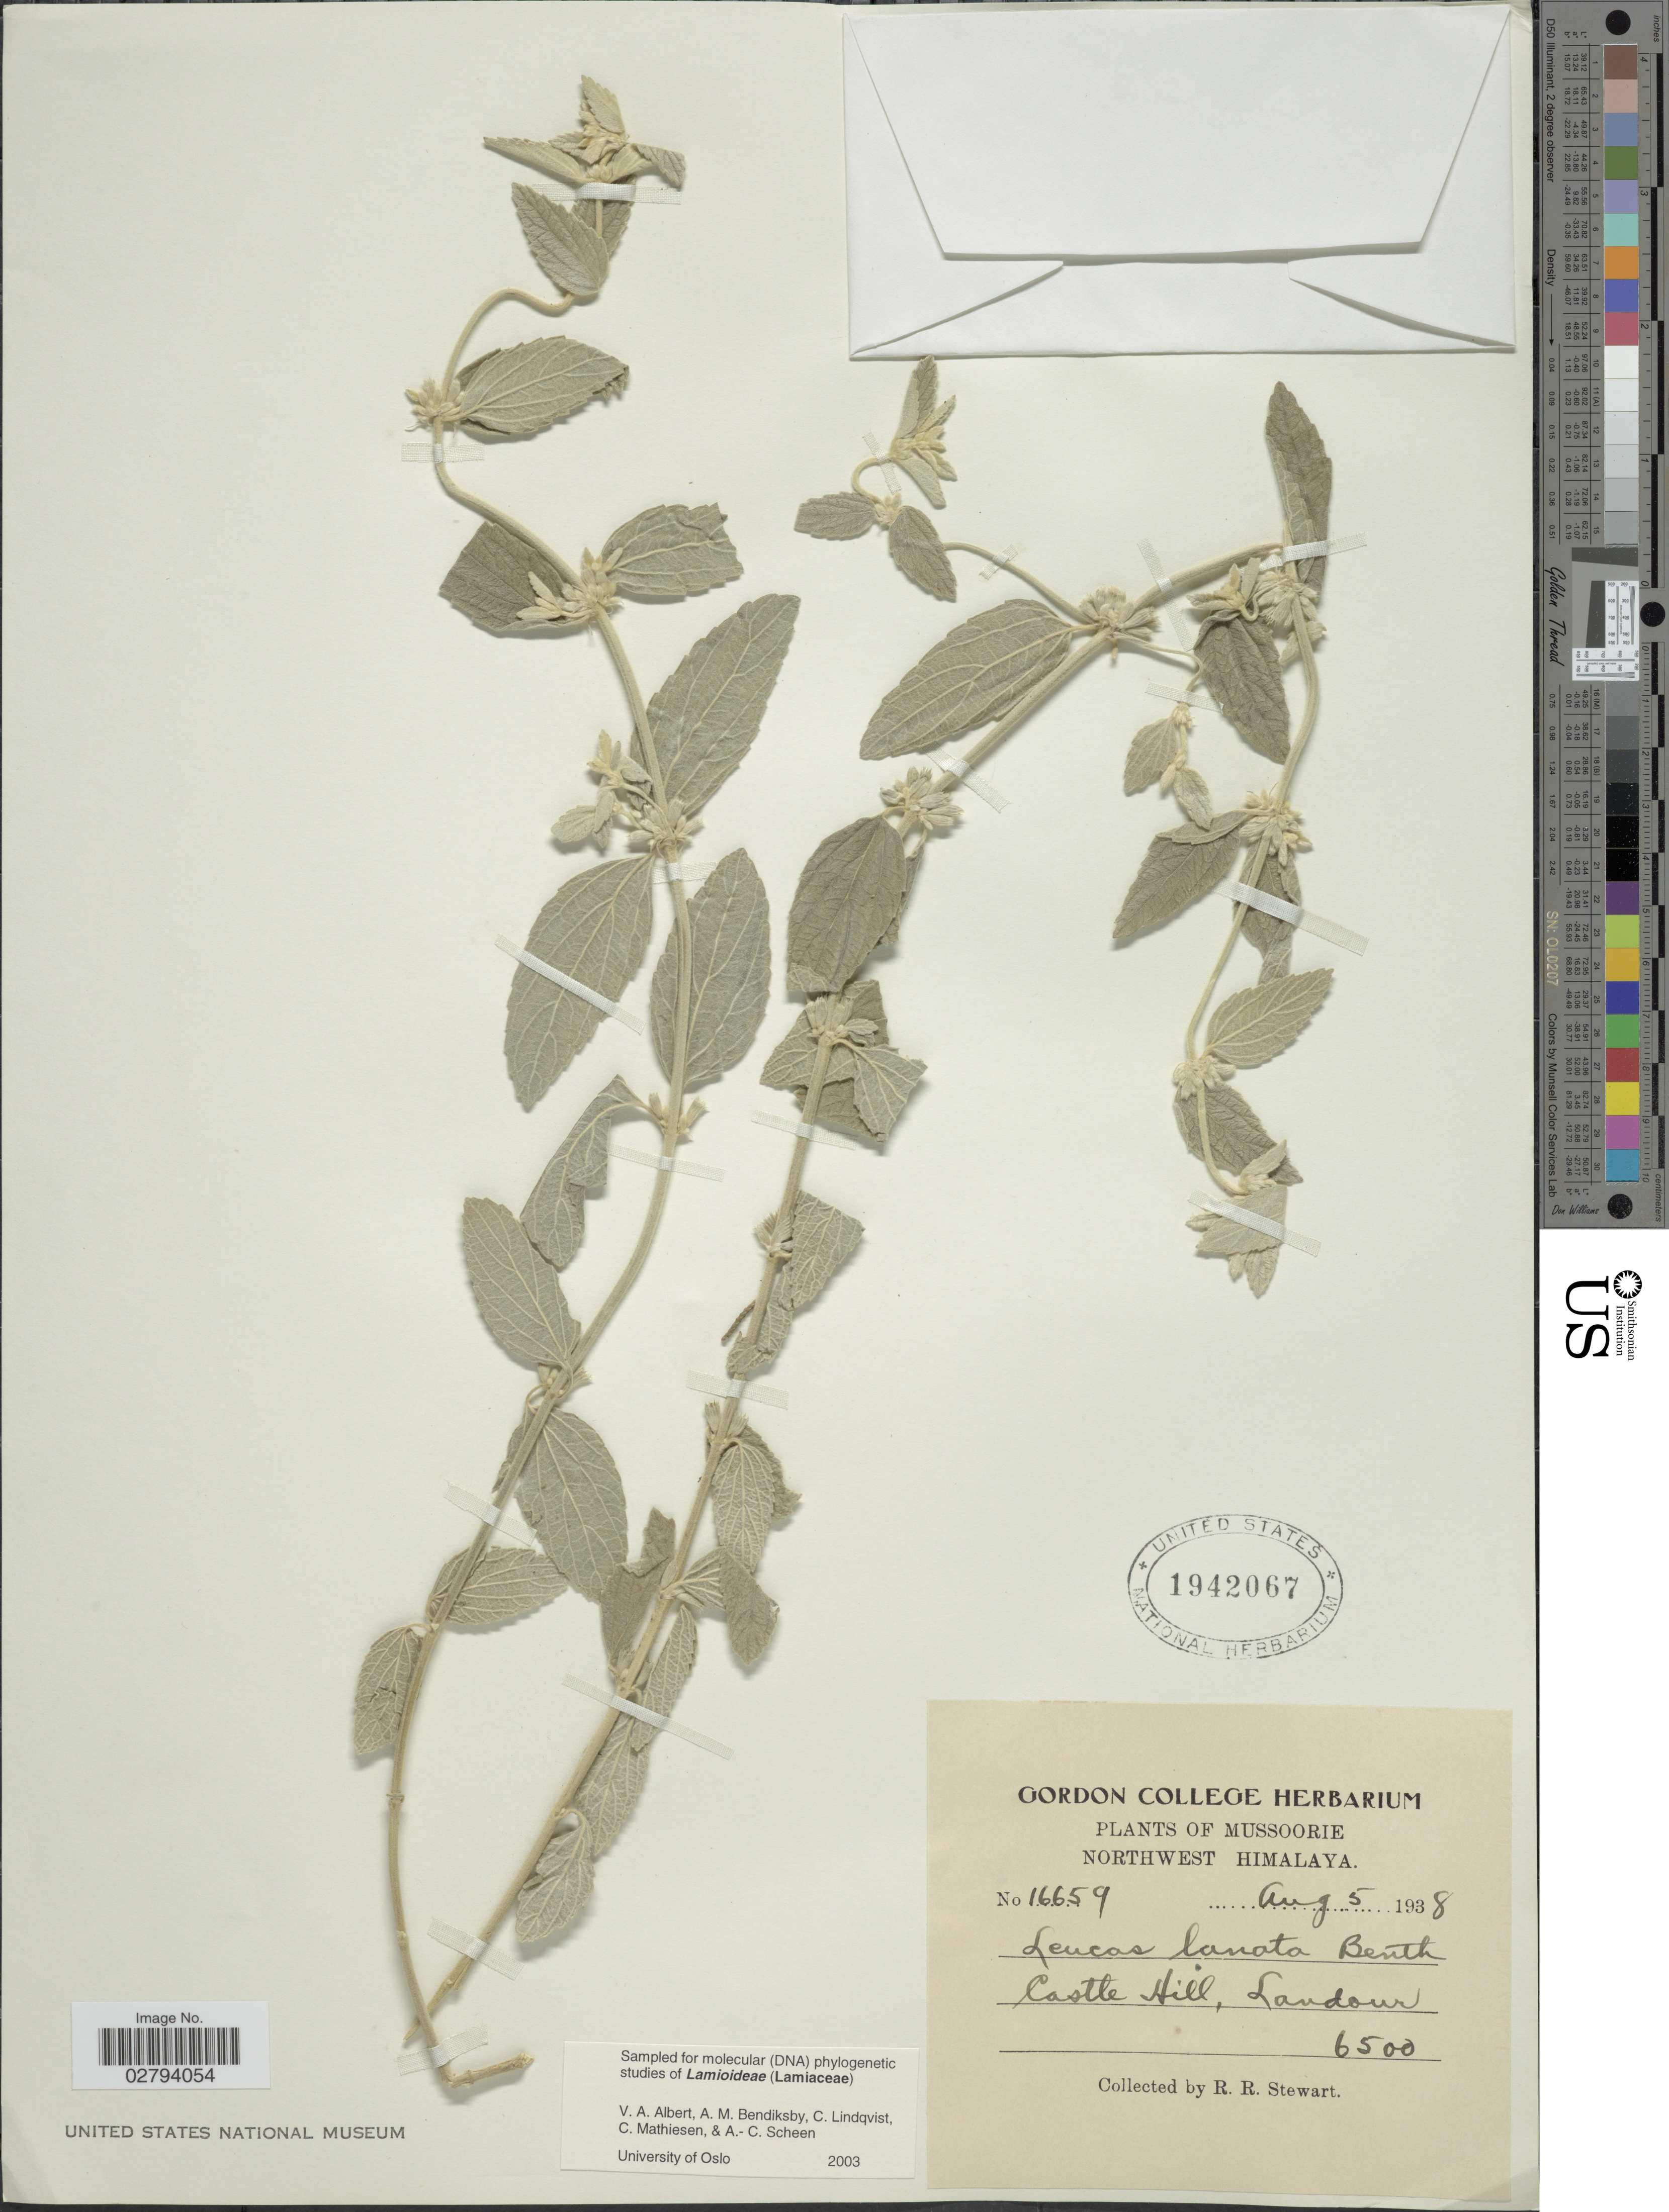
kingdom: Plantae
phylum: Tracheophyta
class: Magnoliopsida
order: Lamiales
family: Lamiaceae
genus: Leucas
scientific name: Leucas lanata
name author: Benth.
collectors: R. R. Stewart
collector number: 16659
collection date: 1938-08-05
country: India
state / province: Uttarakhand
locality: Mussoorie, Northwest Himalaya, Castle Hill, Landour.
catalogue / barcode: US 1942067